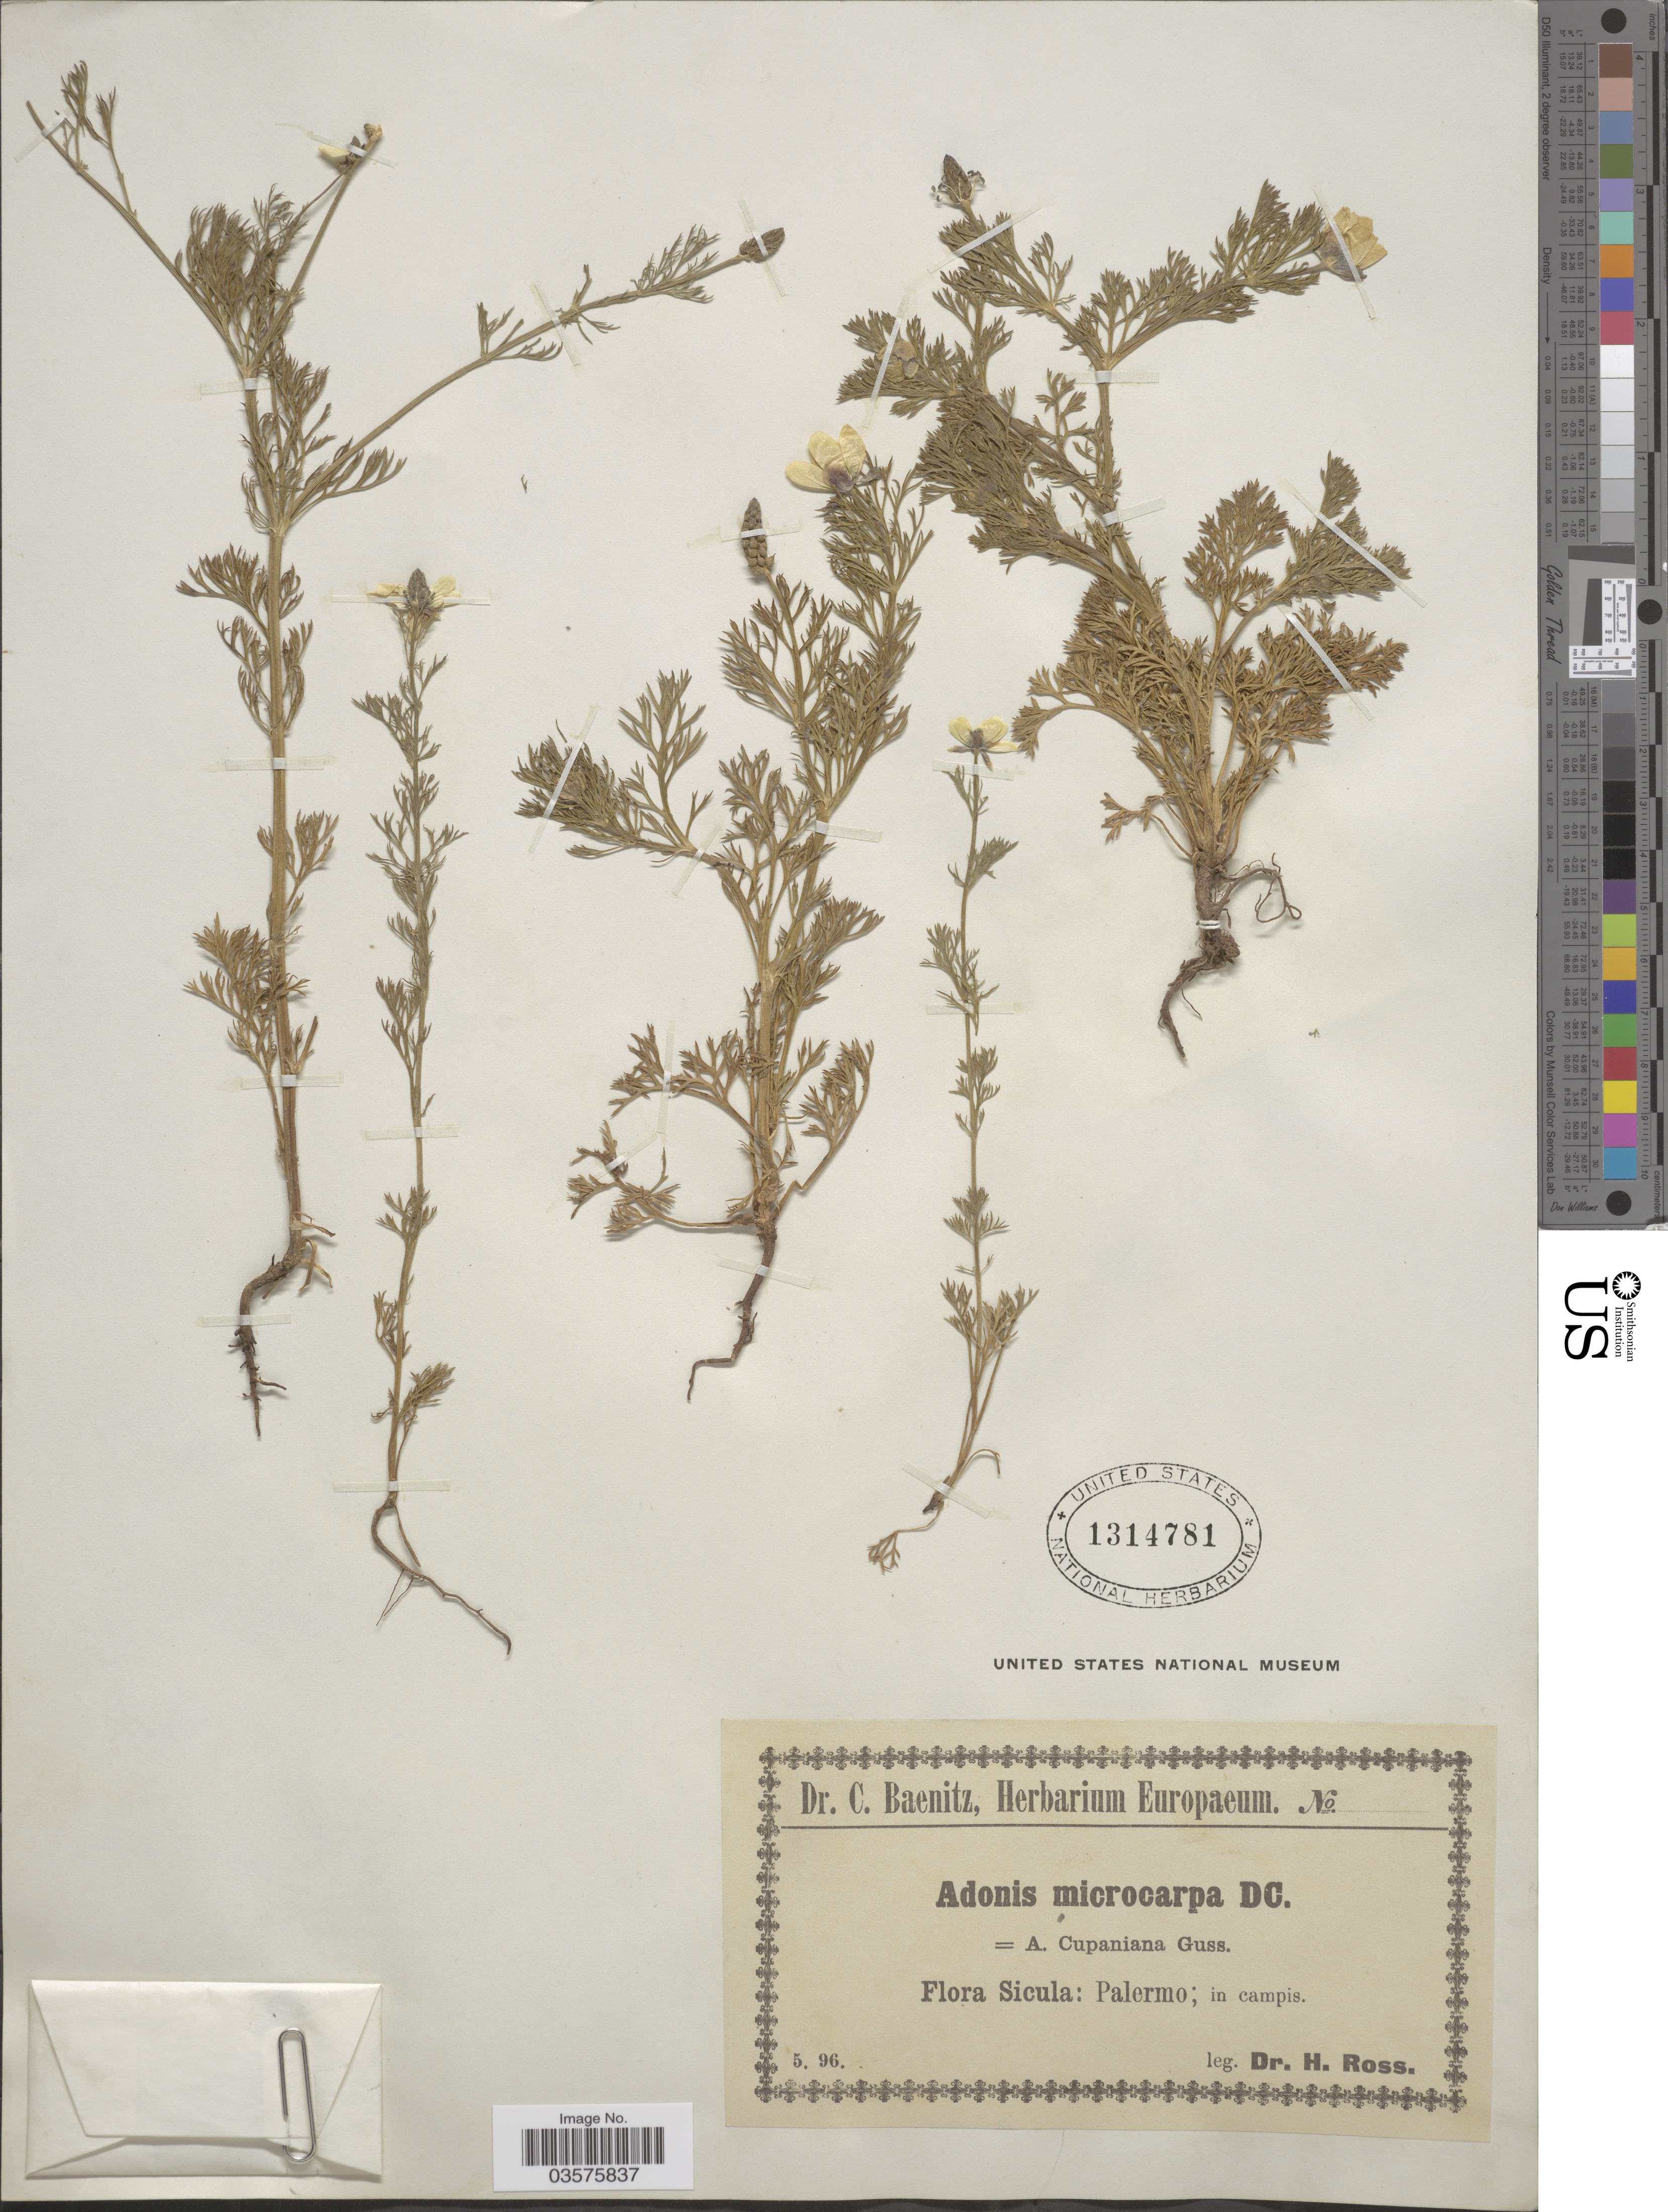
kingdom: Plantae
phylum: Tracheophyta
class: Magnoliopsida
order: Ranunculales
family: Ranunculaceae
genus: Adonis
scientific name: Adonis microcarpa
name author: DC.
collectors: H. Ross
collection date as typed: Transcribed d/m/y: /5/96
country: Italy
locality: Sicula: Palermo; in campis.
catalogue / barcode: US 1314781